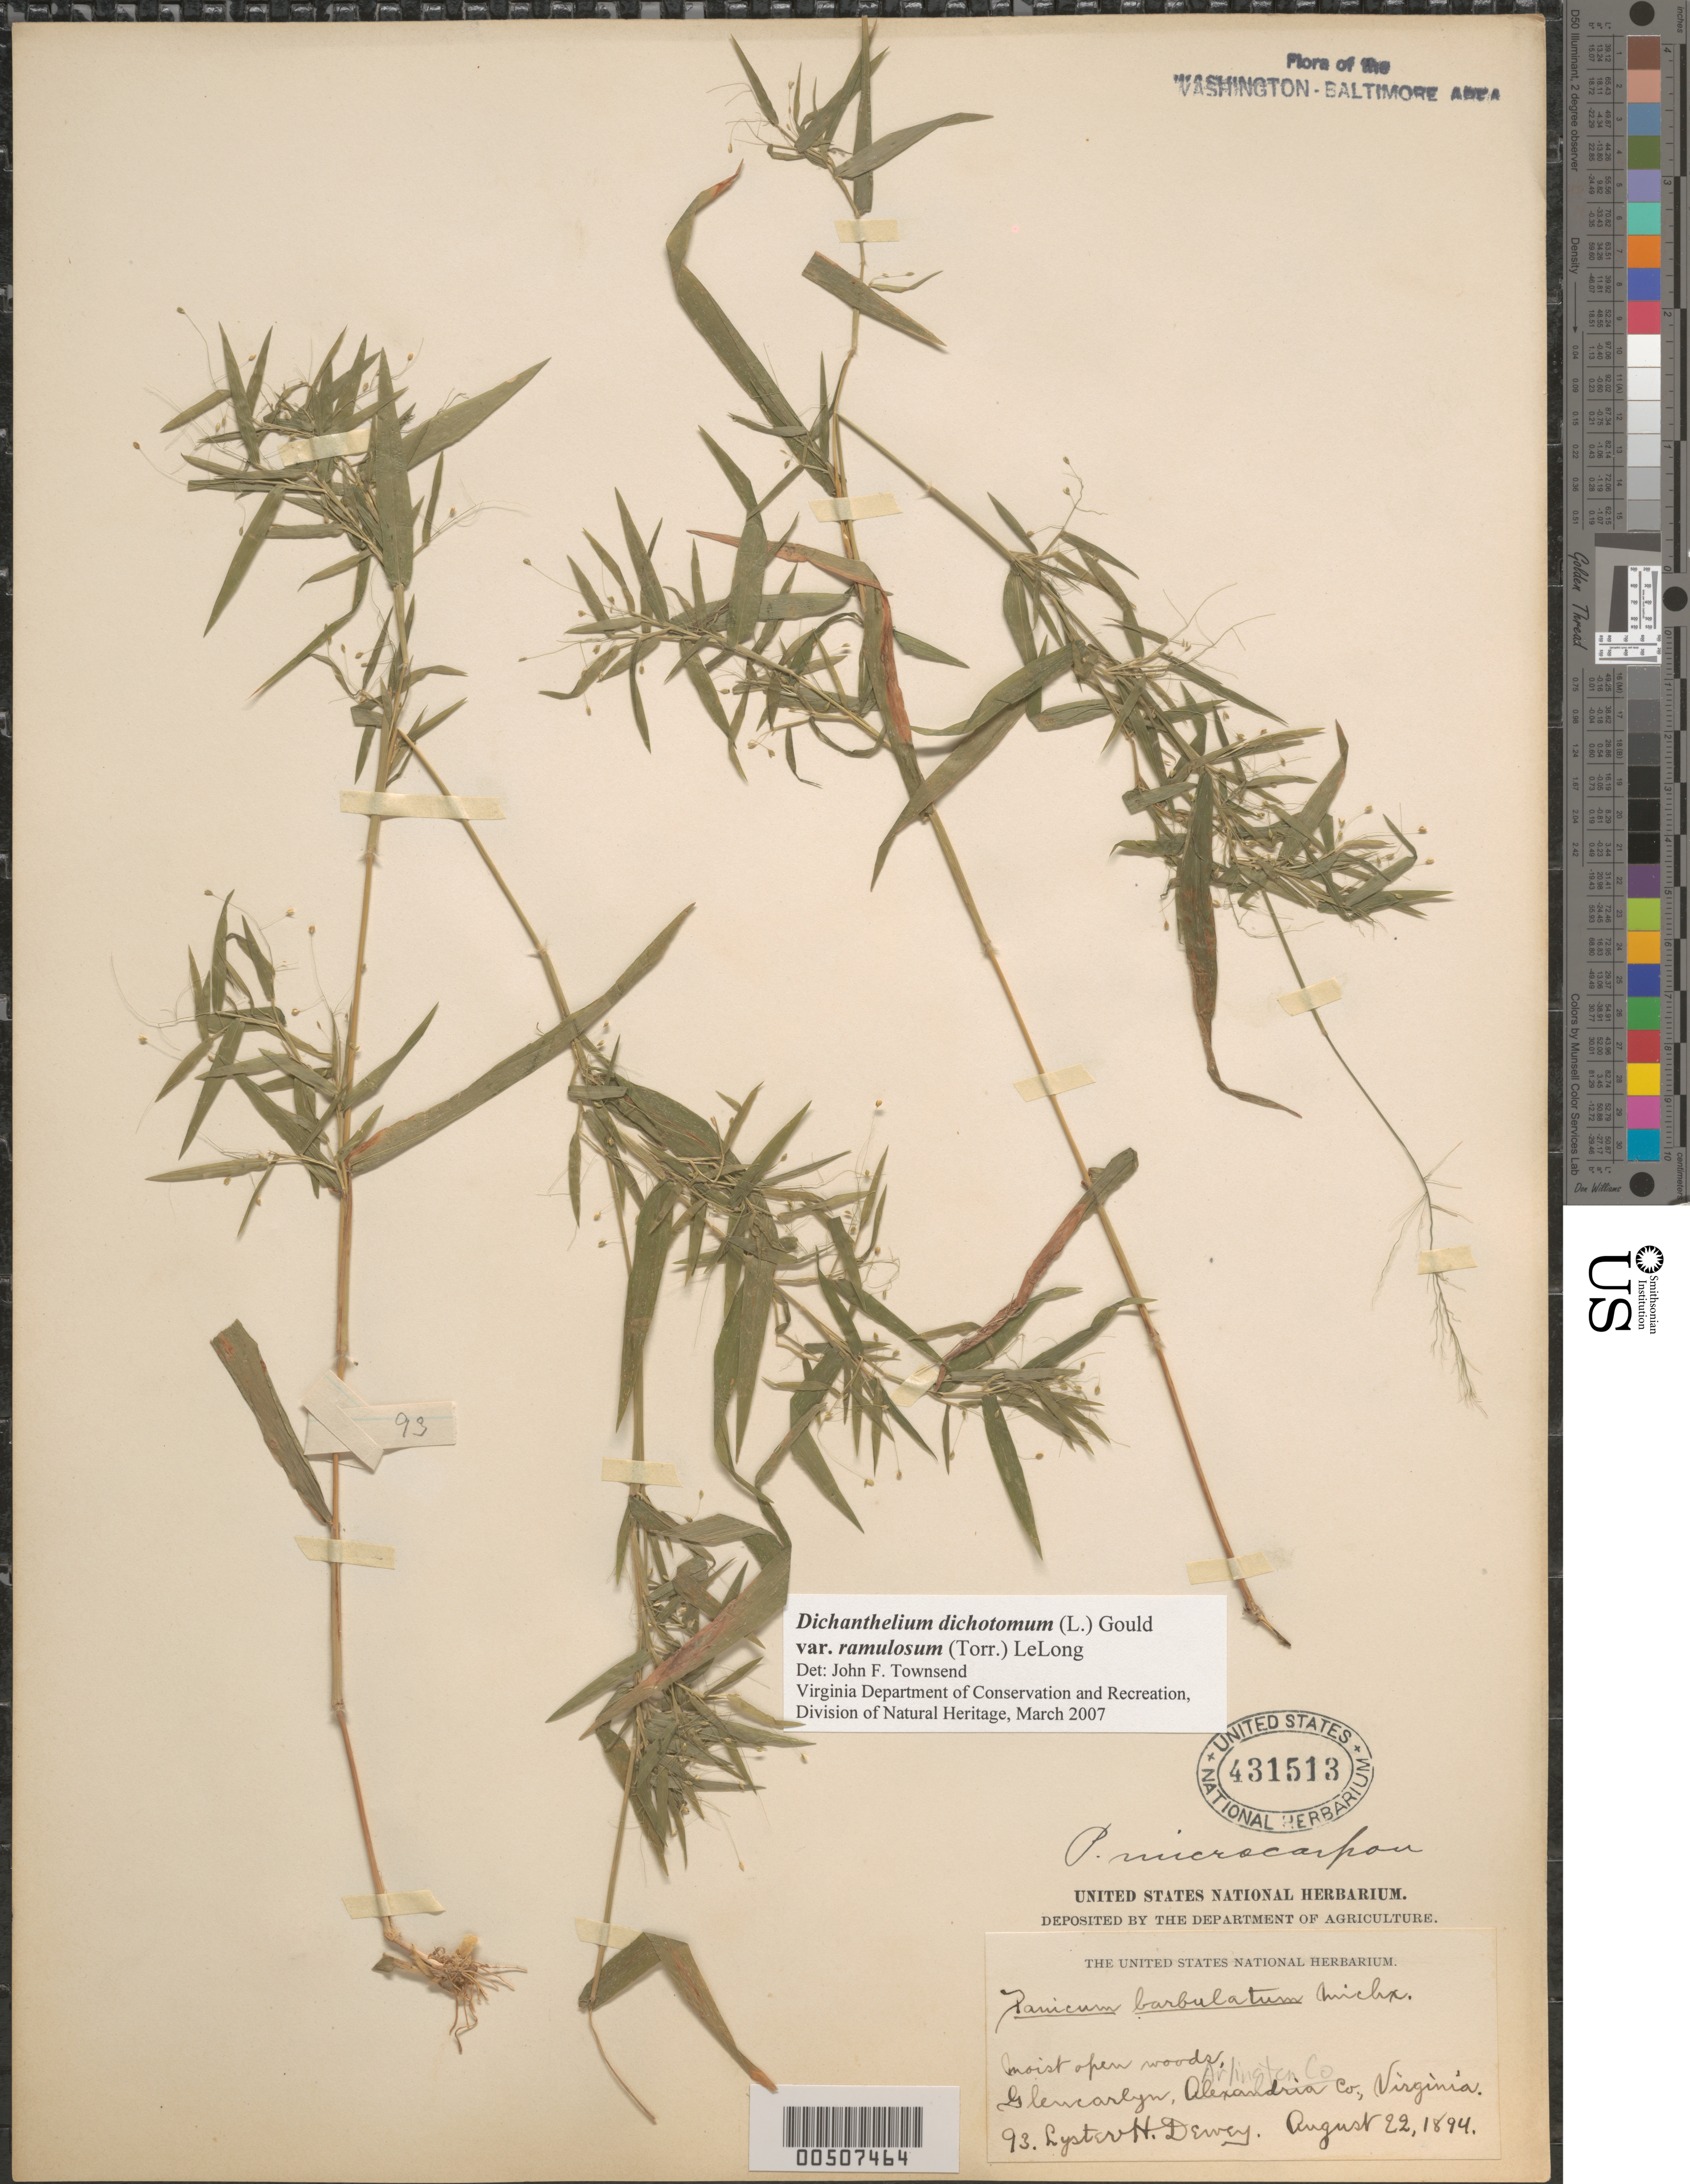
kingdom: Plantae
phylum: Tracheophyta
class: Liliopsida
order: Poales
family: Poaceae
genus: Dichanthelium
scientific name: Dichanthelium dichotomum var. ramulosum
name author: (Torr.) Lelong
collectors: L. H. Dewey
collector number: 93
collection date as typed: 22 Aug 1894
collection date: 1894-08-22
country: United States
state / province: Virginia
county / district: Arlington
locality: Glencarlyn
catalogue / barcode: US 431513